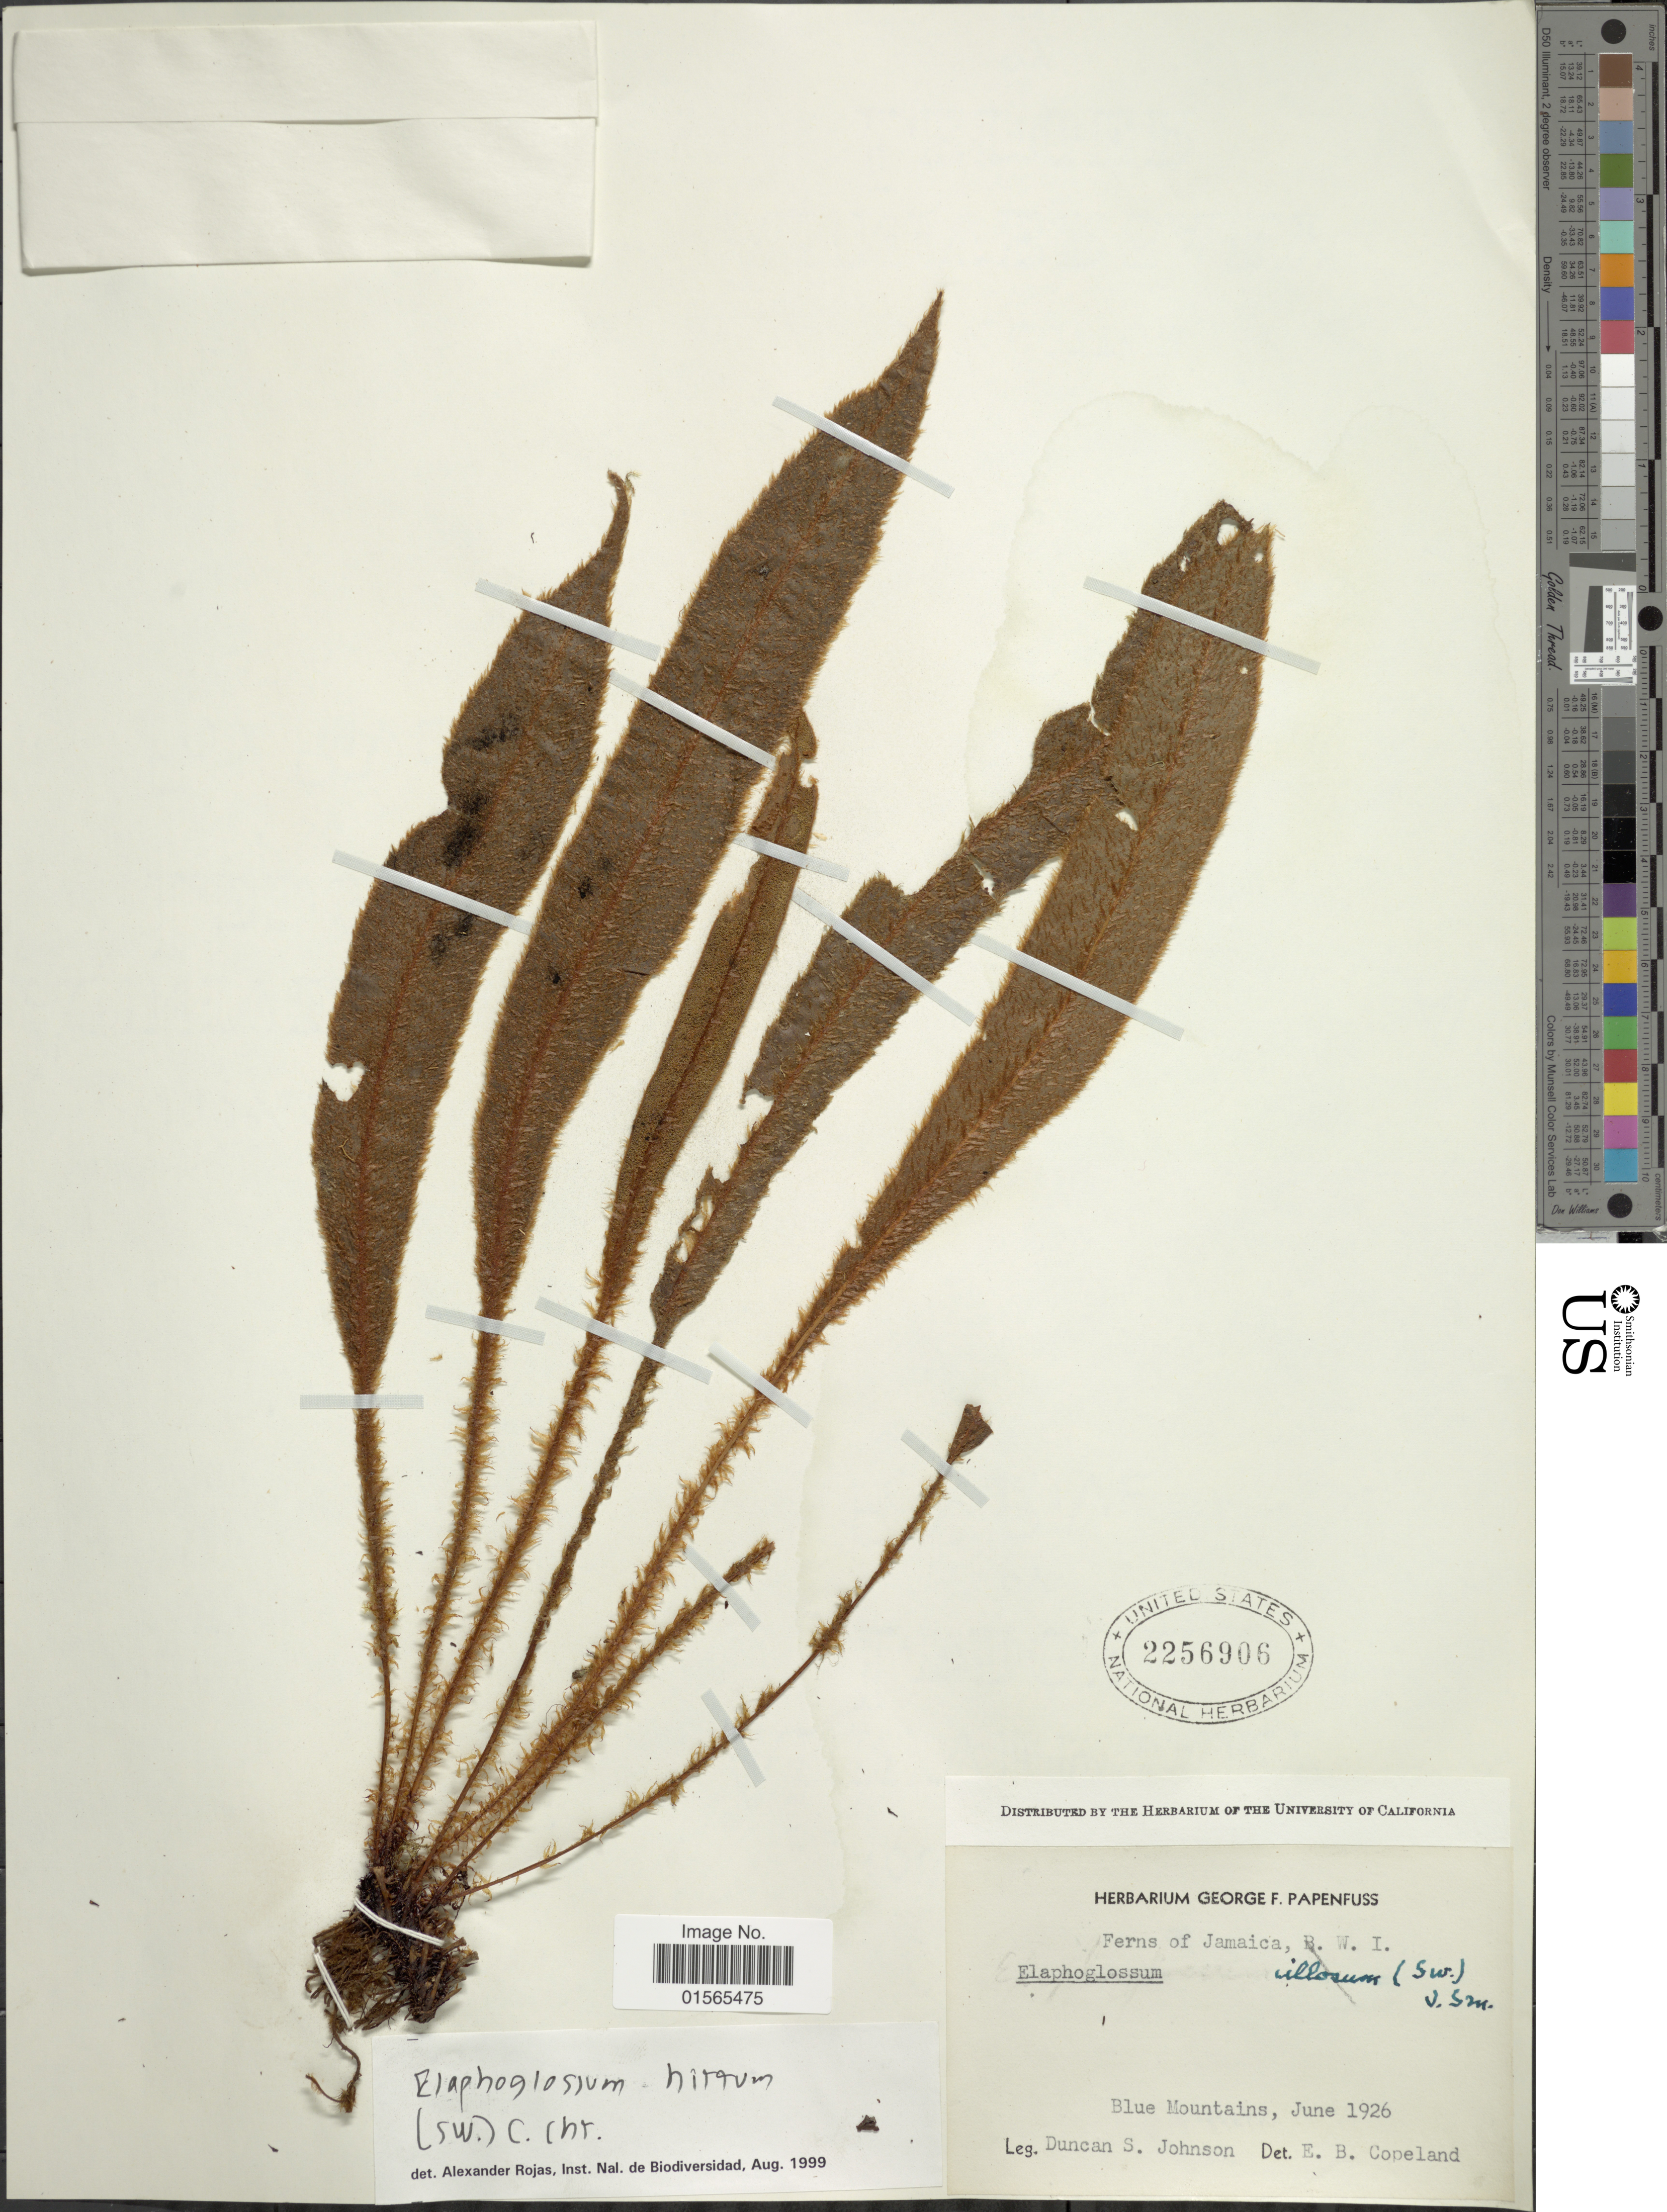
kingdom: Plantae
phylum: Tracheophyta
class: Polypodiopsida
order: Polypodiales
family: Dryopteridaceae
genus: Elaphoglossum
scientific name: Elaphoglossum hirtum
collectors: D. S. Johnson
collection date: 1926-06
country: Jamaica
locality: Blue Mountains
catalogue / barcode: US 2256906